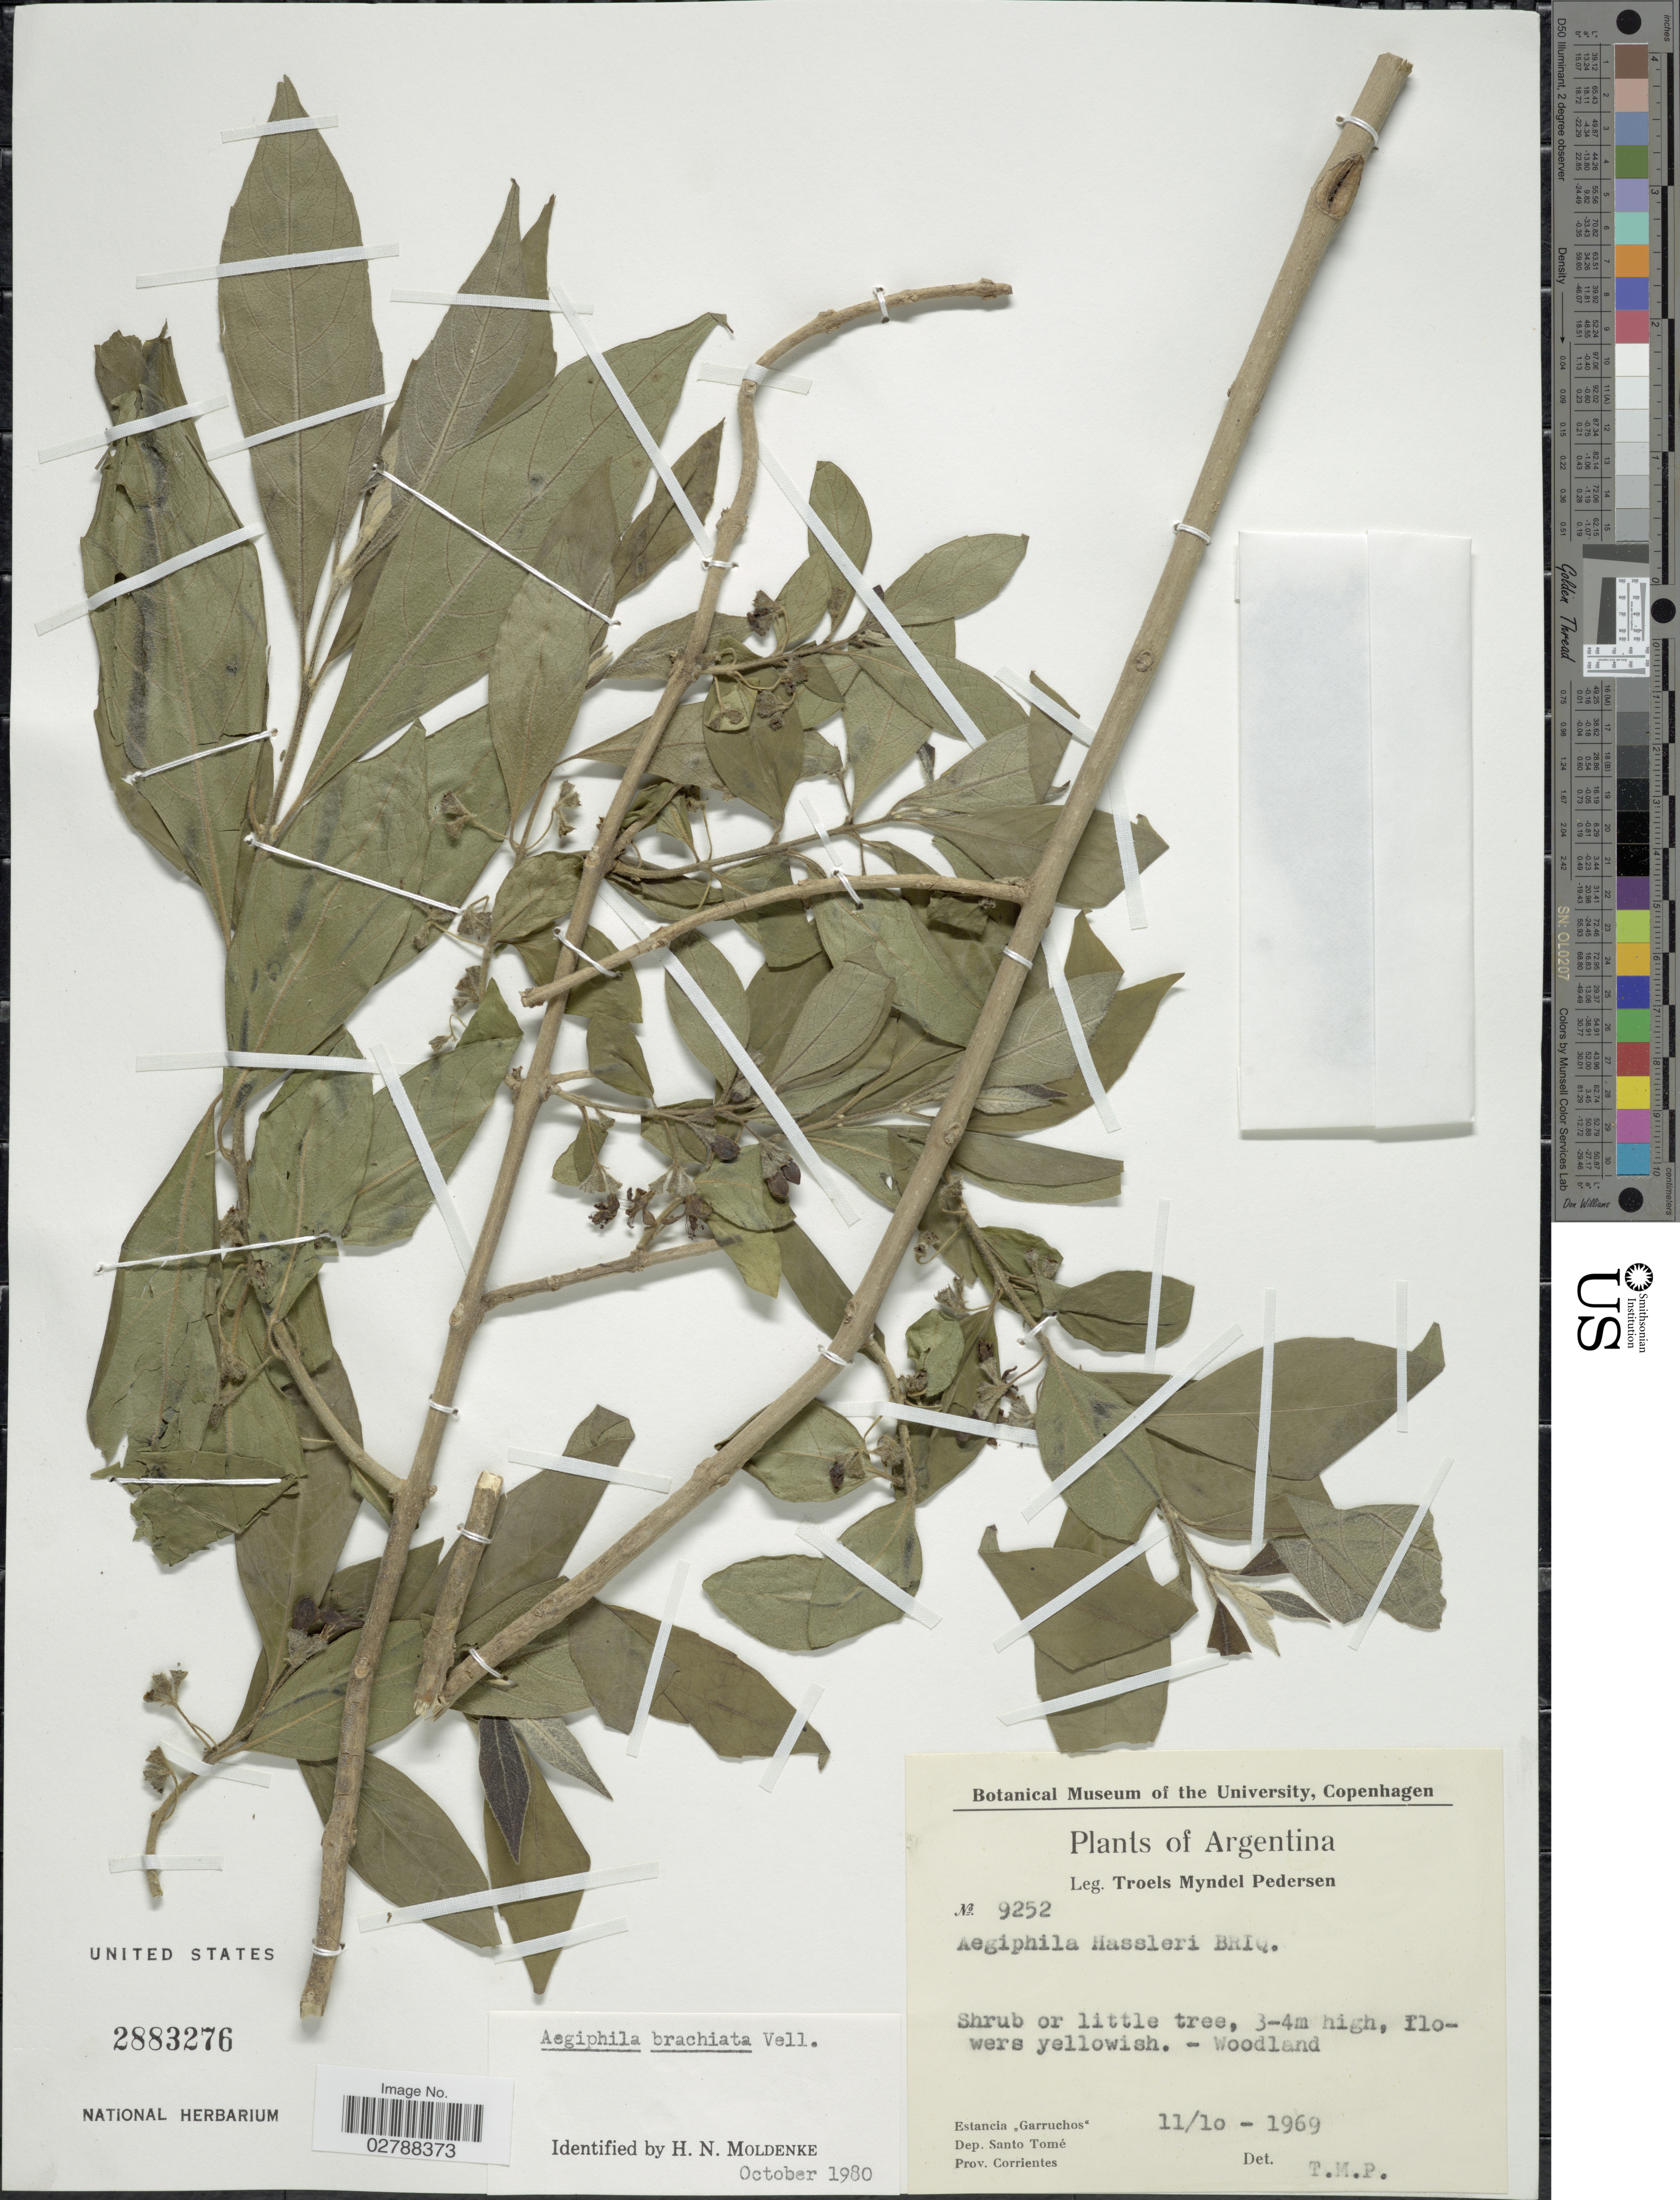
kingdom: Plantae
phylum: Tracheophyta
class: Magnoliopsida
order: Lamiales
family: Lamiaceae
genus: Aegiphila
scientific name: Aegiphila brachiata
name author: Vell.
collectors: T. Pederson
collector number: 9252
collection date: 1969-10-11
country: Argentina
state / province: Corrientes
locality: Estancia "Garruchos", Dep. Santo Tomé, Prov. Corrientes.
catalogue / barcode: US 2883276